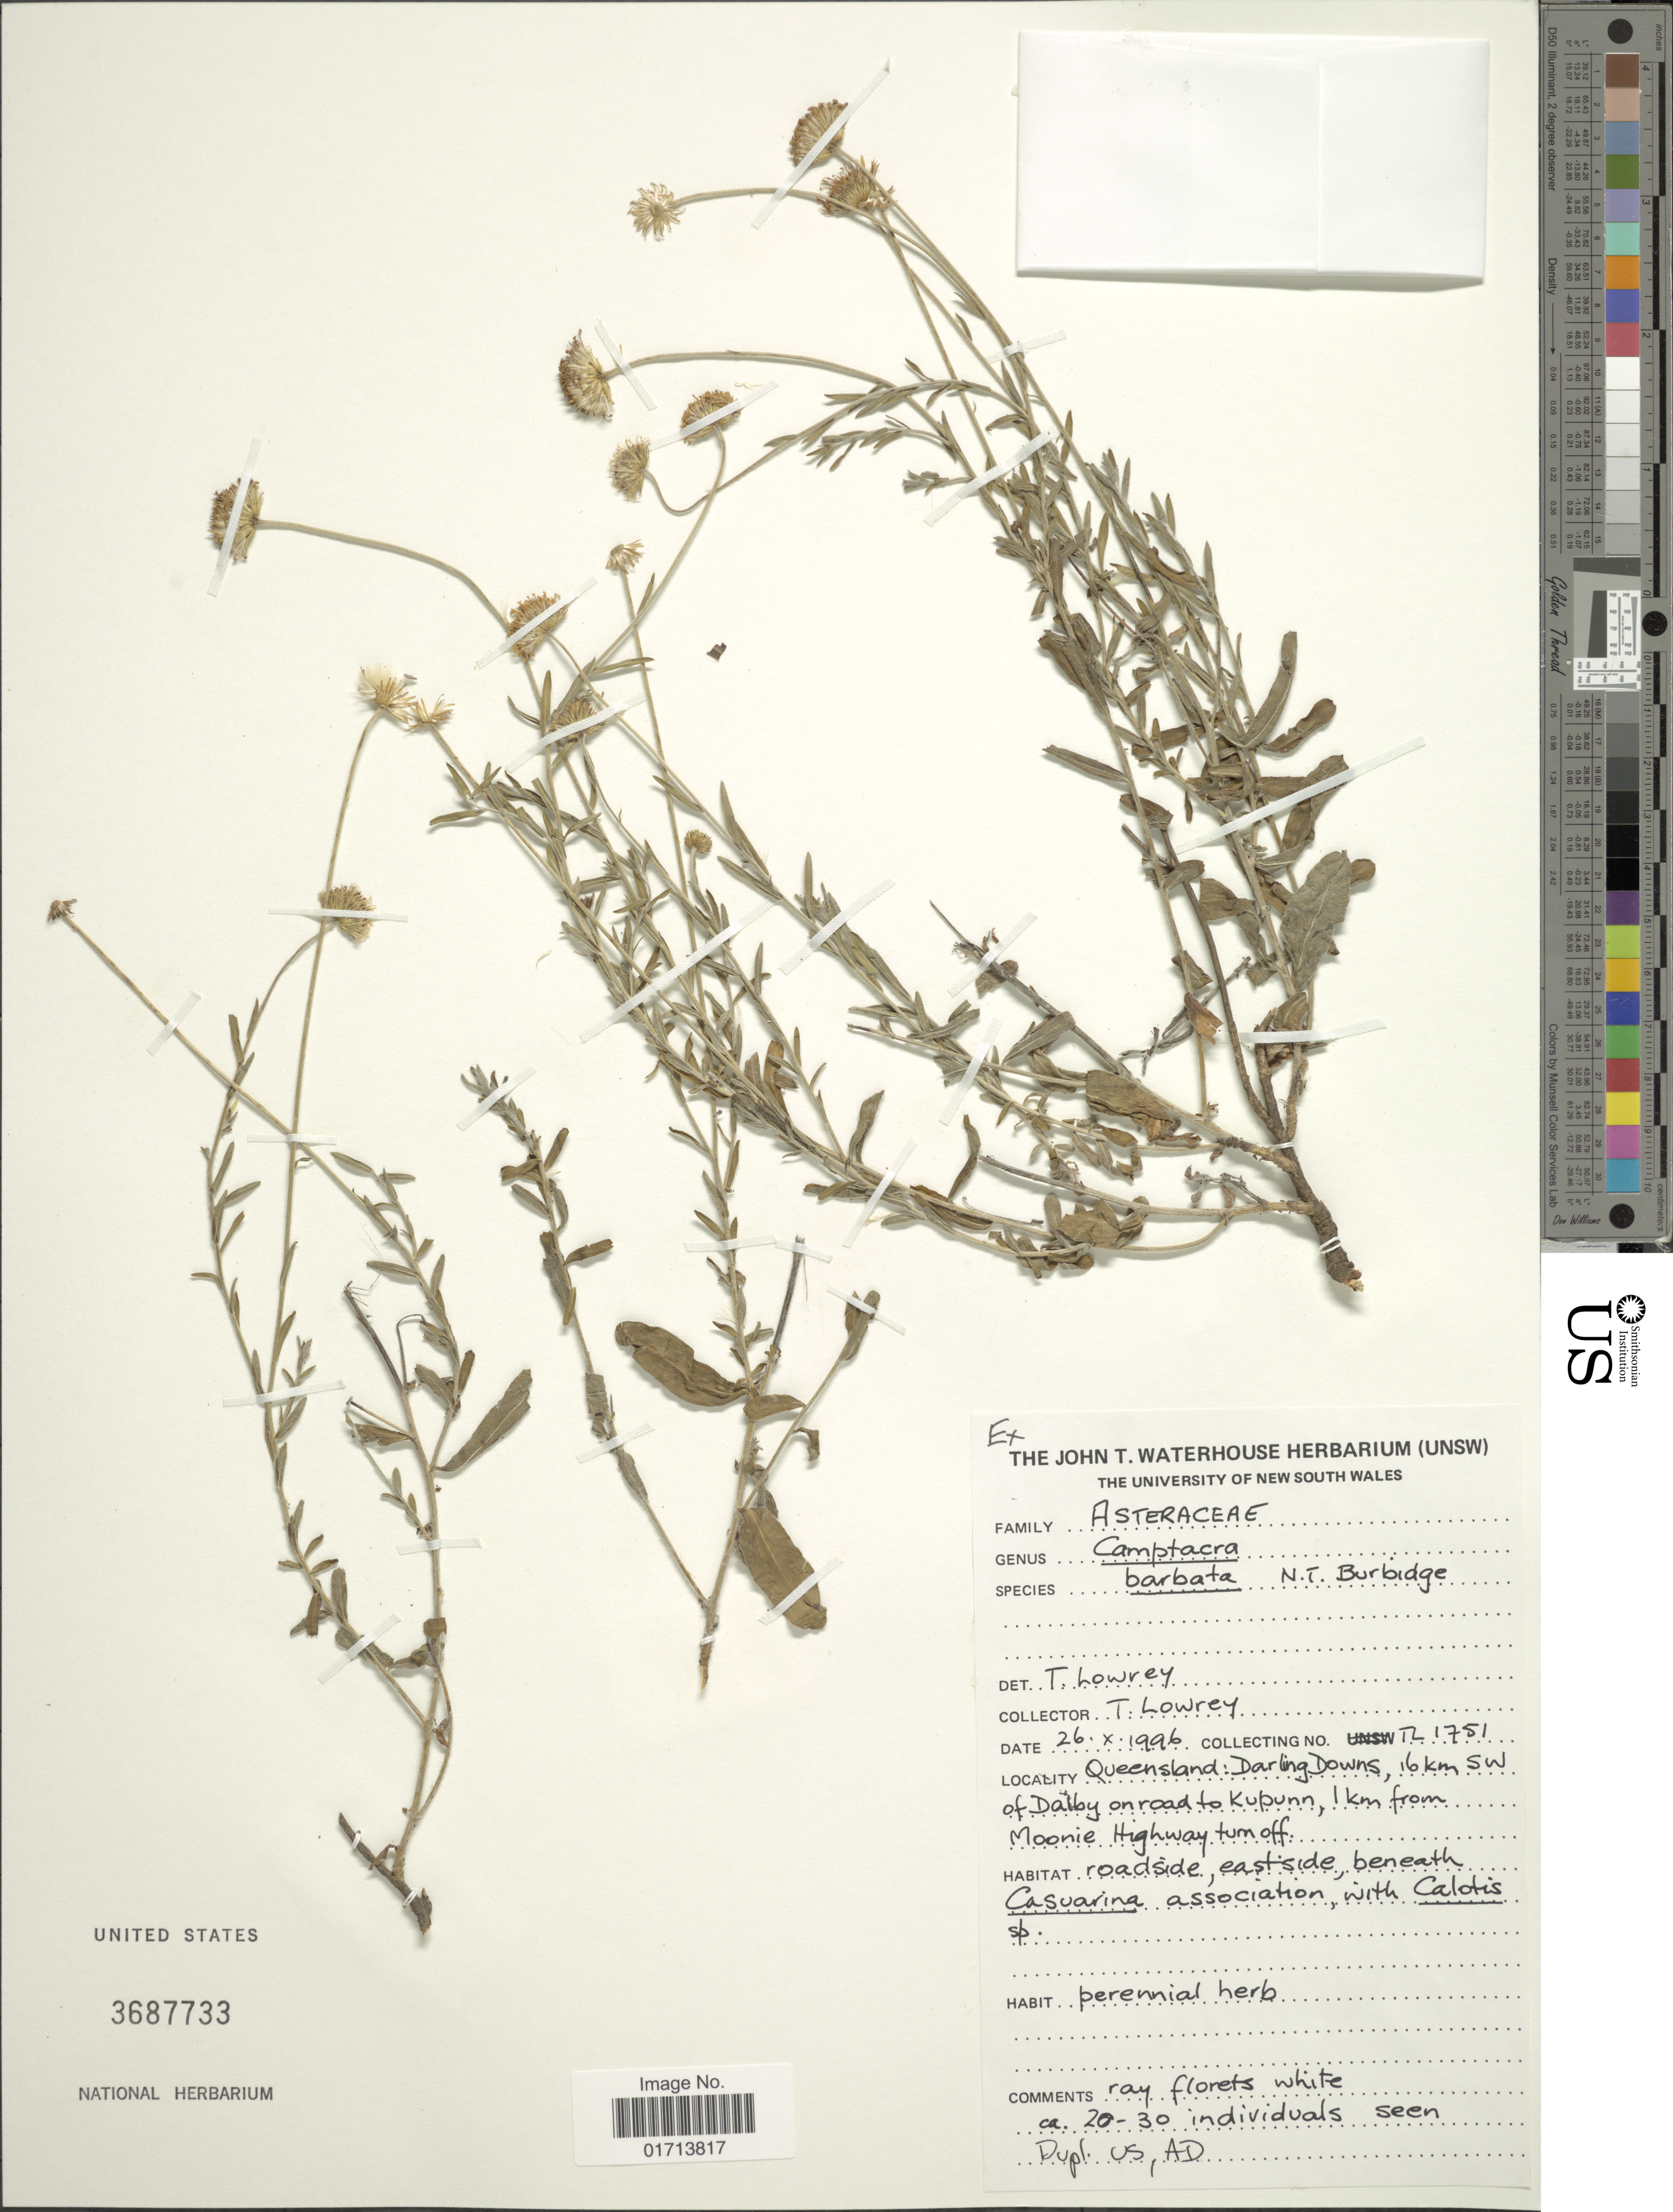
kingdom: Plantae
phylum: Tracheophyta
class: Magnoliopsida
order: Asterales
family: Asteraceae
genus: Camptacra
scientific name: Camptacra barbata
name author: N.T. Burb.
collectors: T. Lowrey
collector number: TL1751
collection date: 1996-10-26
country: Australia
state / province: Queensland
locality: Darling Downs, 16 km SW of Dalby on road to Kupunn, 1 km from Moonie Highway turnoff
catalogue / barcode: US 3687733